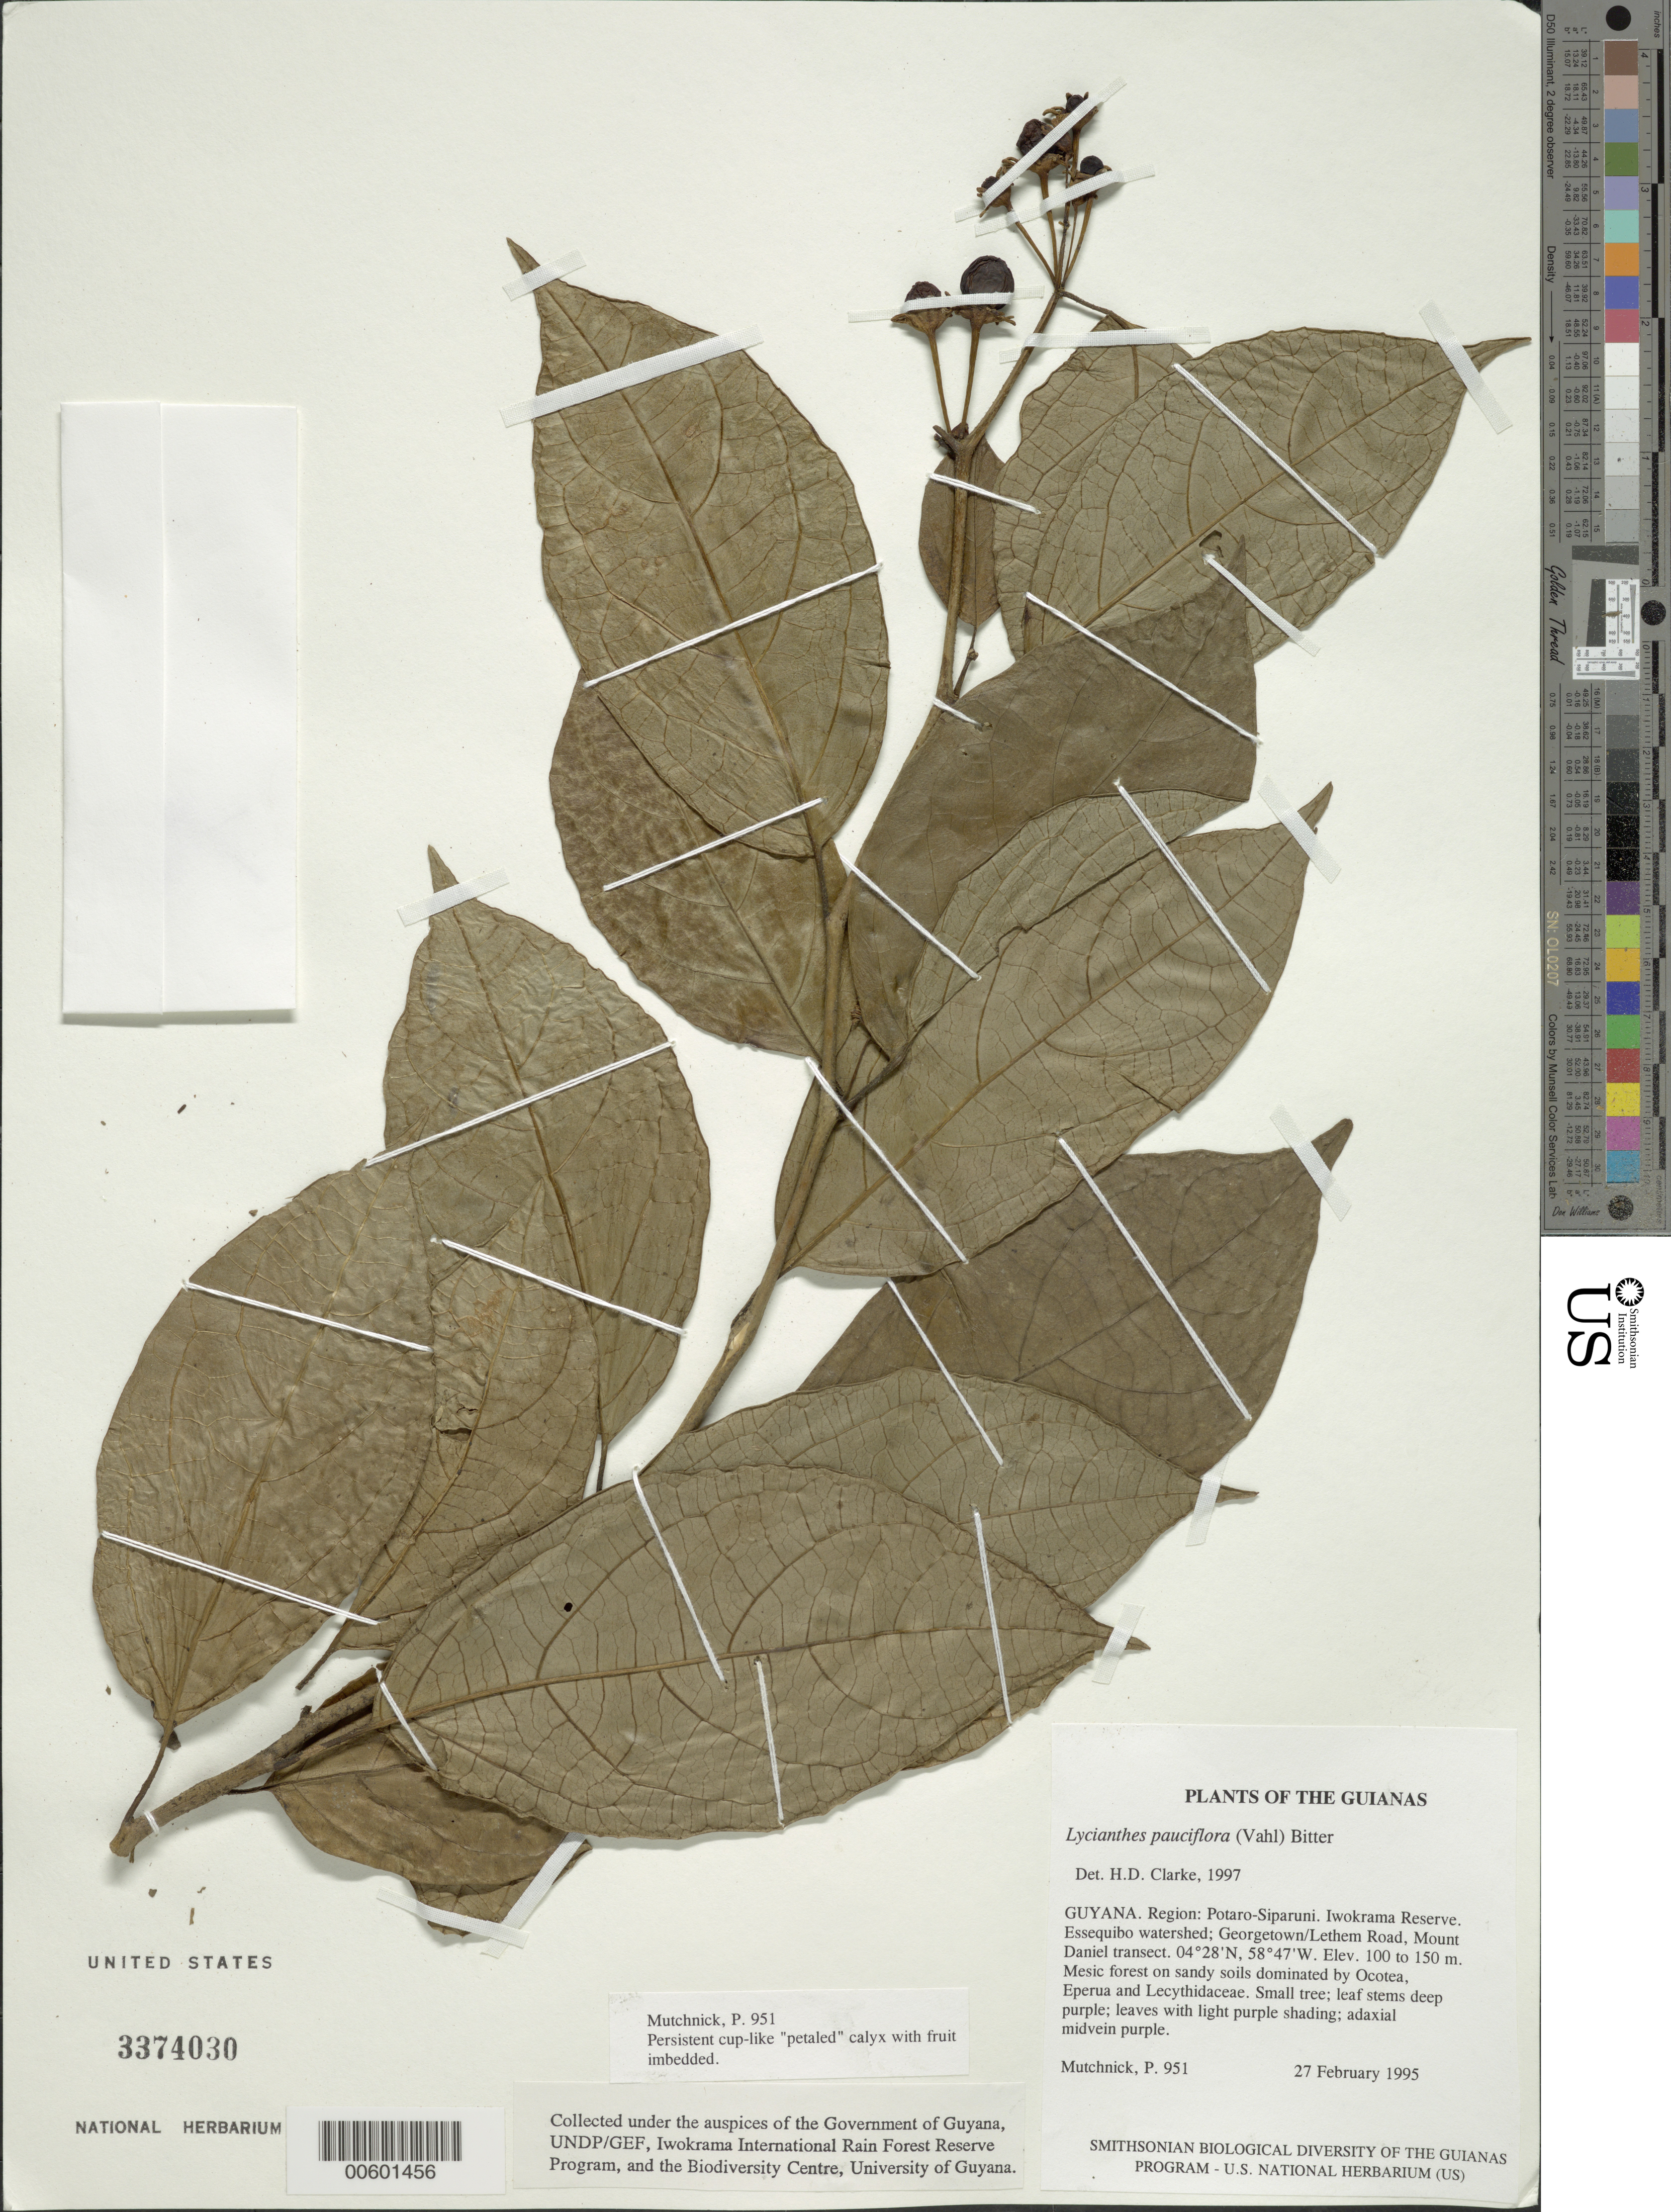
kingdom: Plantae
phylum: Tracheophyta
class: Magnoliopsida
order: Solanales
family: Solanaceae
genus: Lycianthes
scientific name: Lycianthes pauciflora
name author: (Vahl) Bitter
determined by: Nee, Michael H.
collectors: P. Mutchnick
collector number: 951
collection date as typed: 27 February 1995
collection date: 1995-02-27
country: Guyana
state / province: Potaro-Siparuni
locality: Iwokrama Reserve. Essequibo watershed; Georgetown/Lethem Road, Mount Daniel transect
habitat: Mesic forest on sandy soils dominated by Ocotea, Eperua and Lecythidaceae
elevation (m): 100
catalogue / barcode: US 3374030